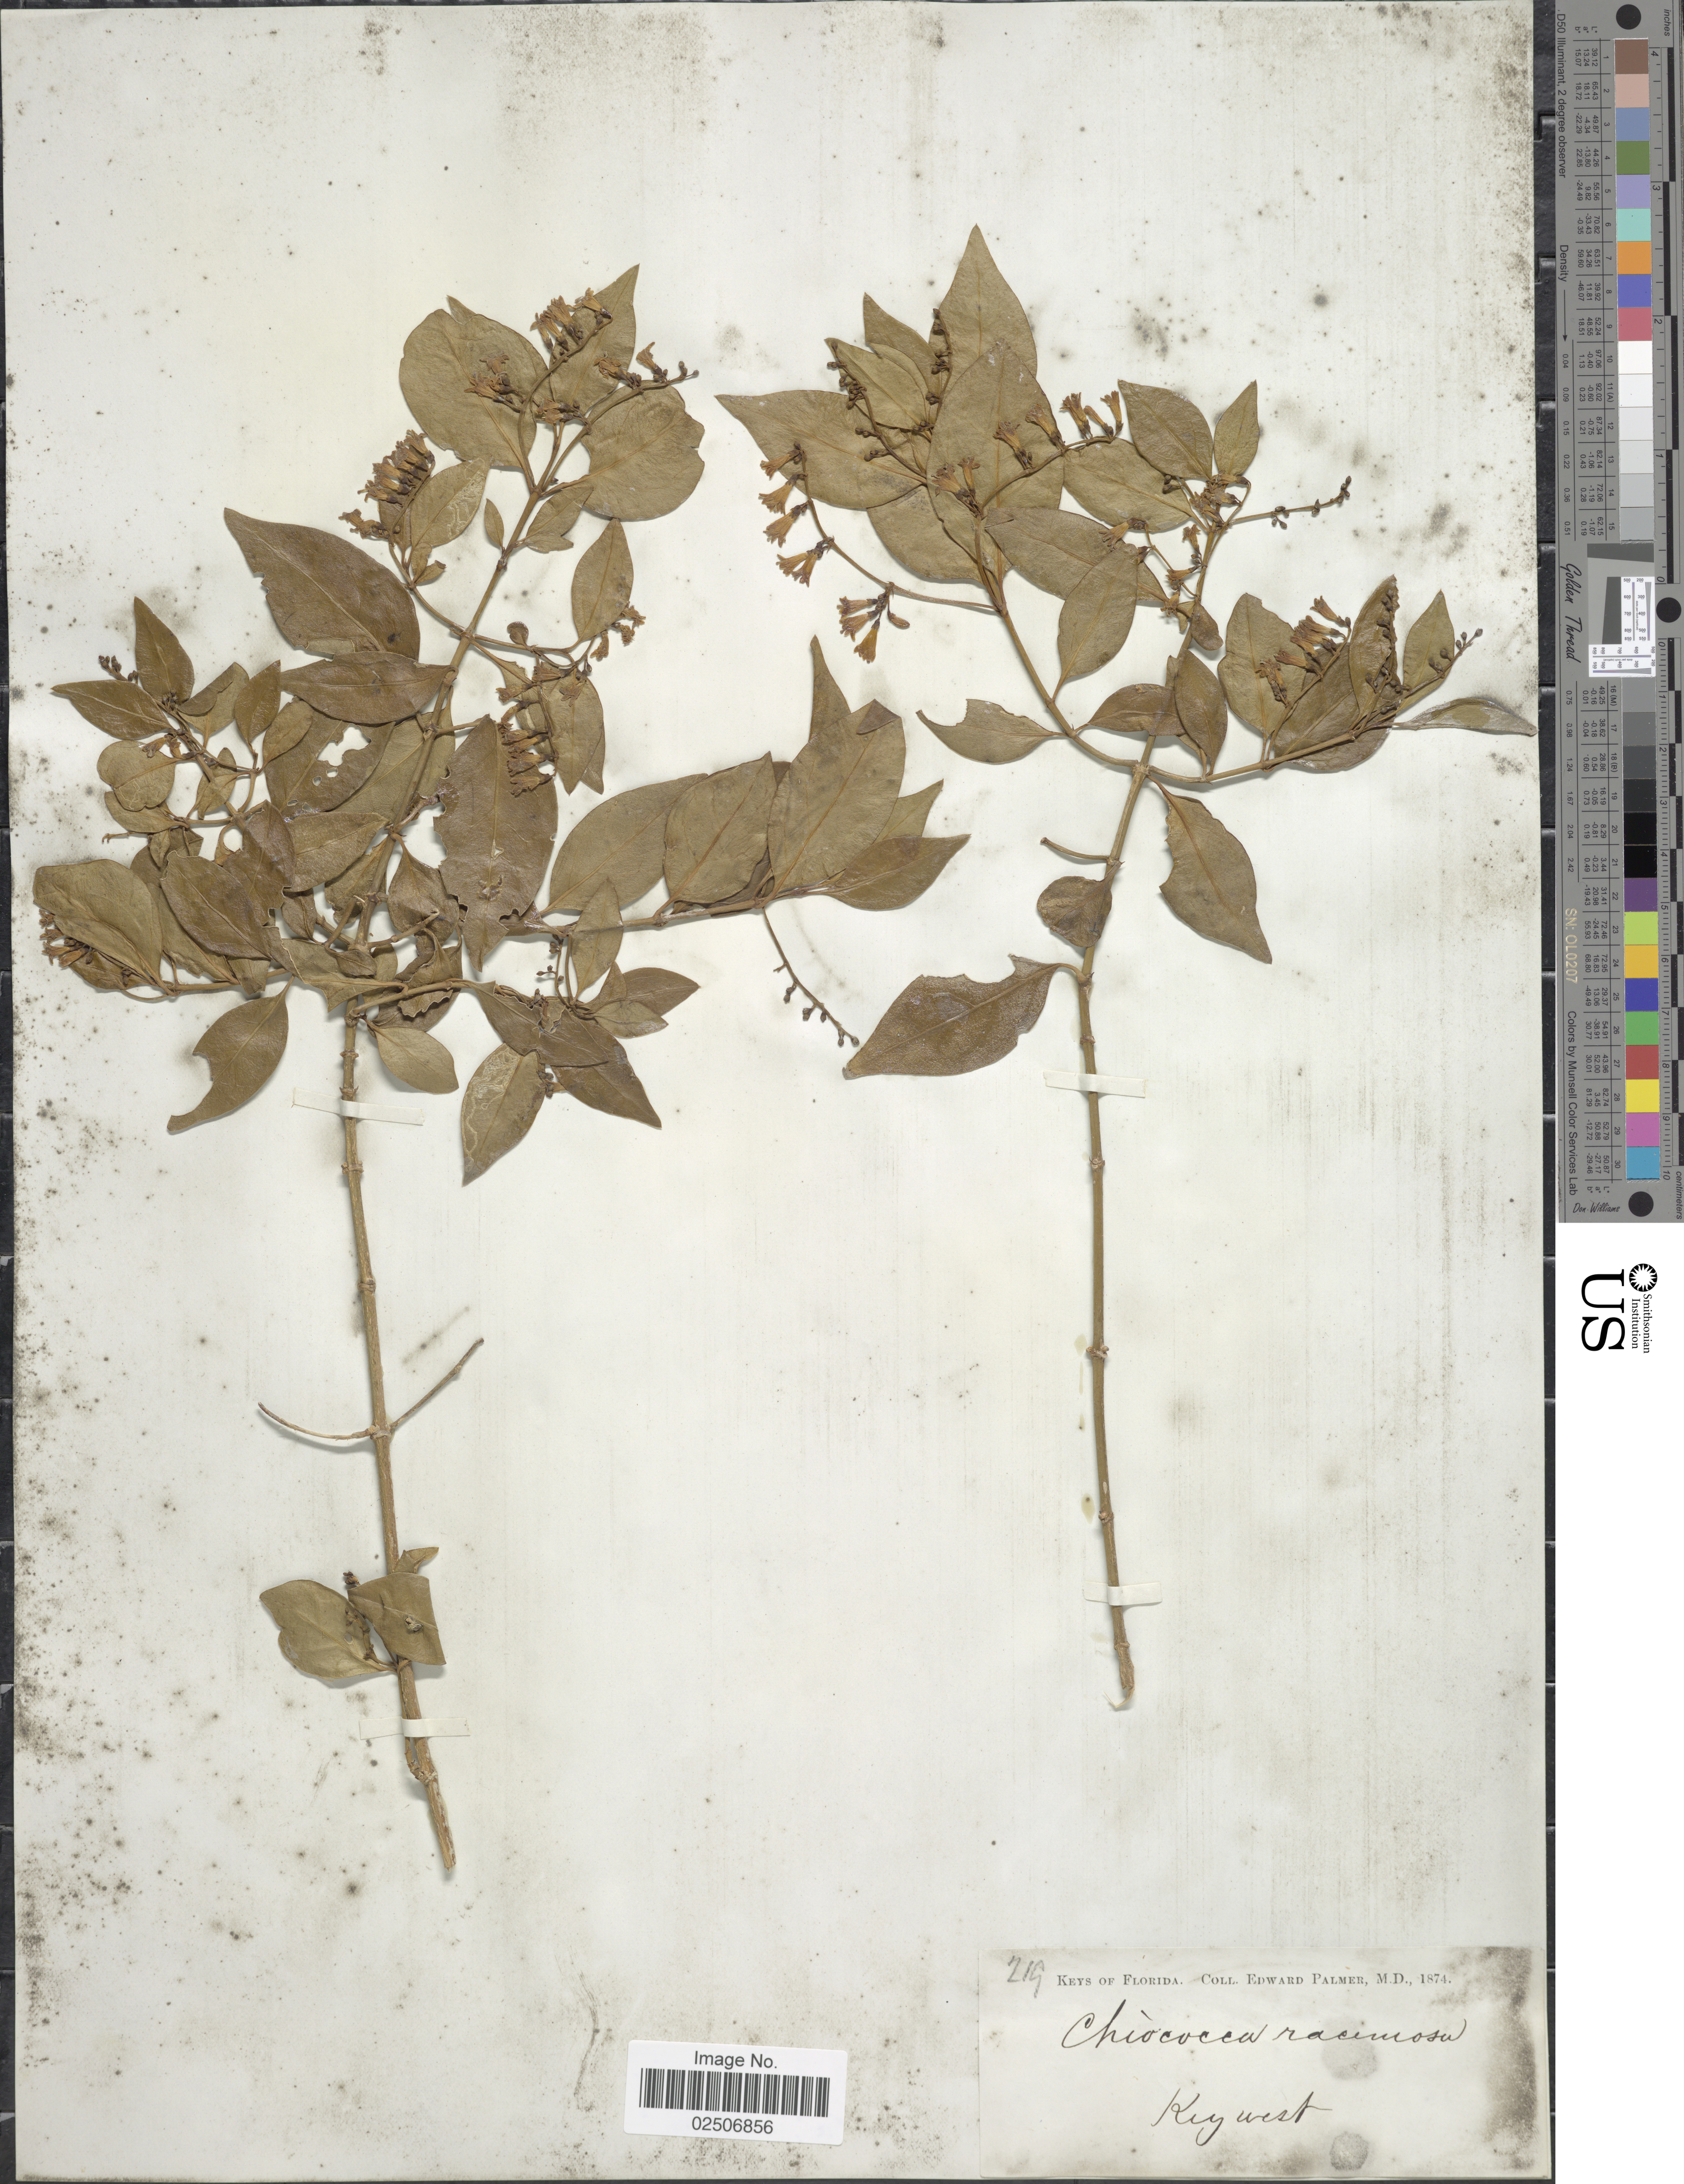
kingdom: Plantae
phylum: Tracheophyta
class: Magnoliopsida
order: Gentianales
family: Rubiaceae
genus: Chiococca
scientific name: Chiococca alba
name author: (L.) Hitchc.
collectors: E. Palmer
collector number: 219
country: United States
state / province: Florida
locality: Keys of Florida, Keywest